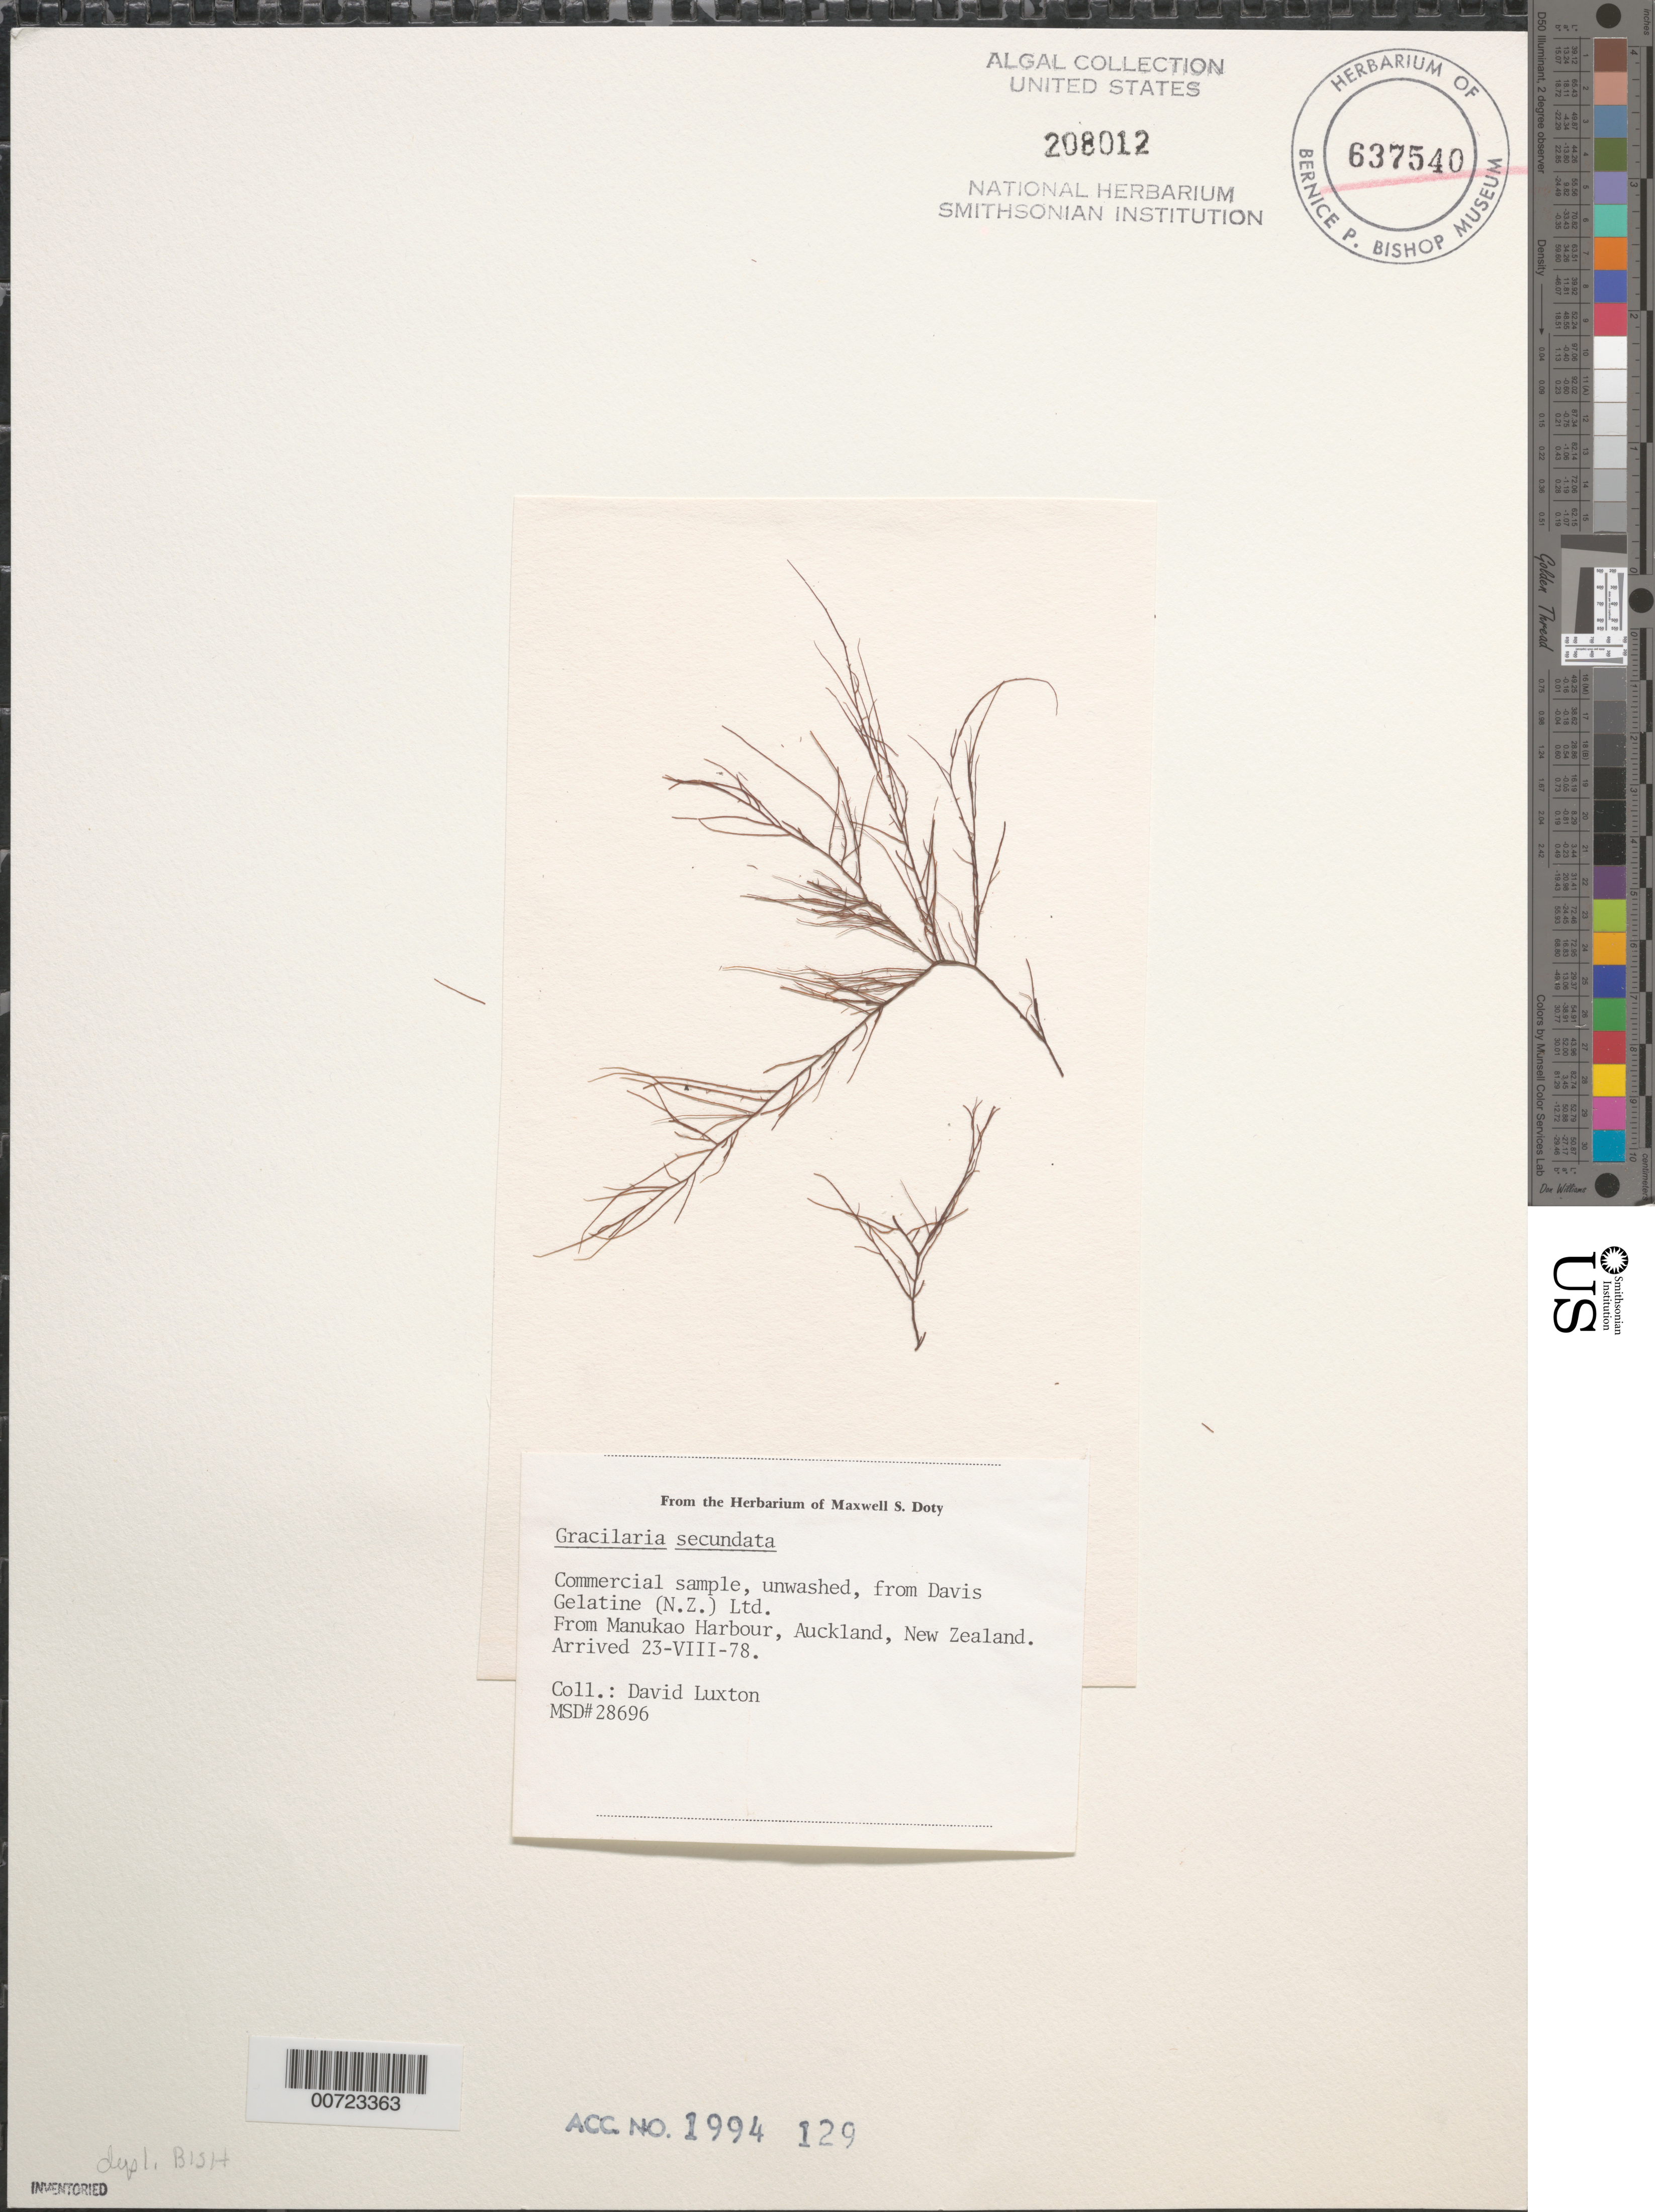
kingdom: Plantae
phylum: Rhodophyta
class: Florideophyceae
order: Gracilariales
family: Gracilariaceae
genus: Gracilaria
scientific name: Gracilaria secundata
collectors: D. Luxton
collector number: MSD 28696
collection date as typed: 23 Aug 1978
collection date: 1978-08-23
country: New Zealand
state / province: Auckland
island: North Island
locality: Manukao Harbour, Auckland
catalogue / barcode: US 208012